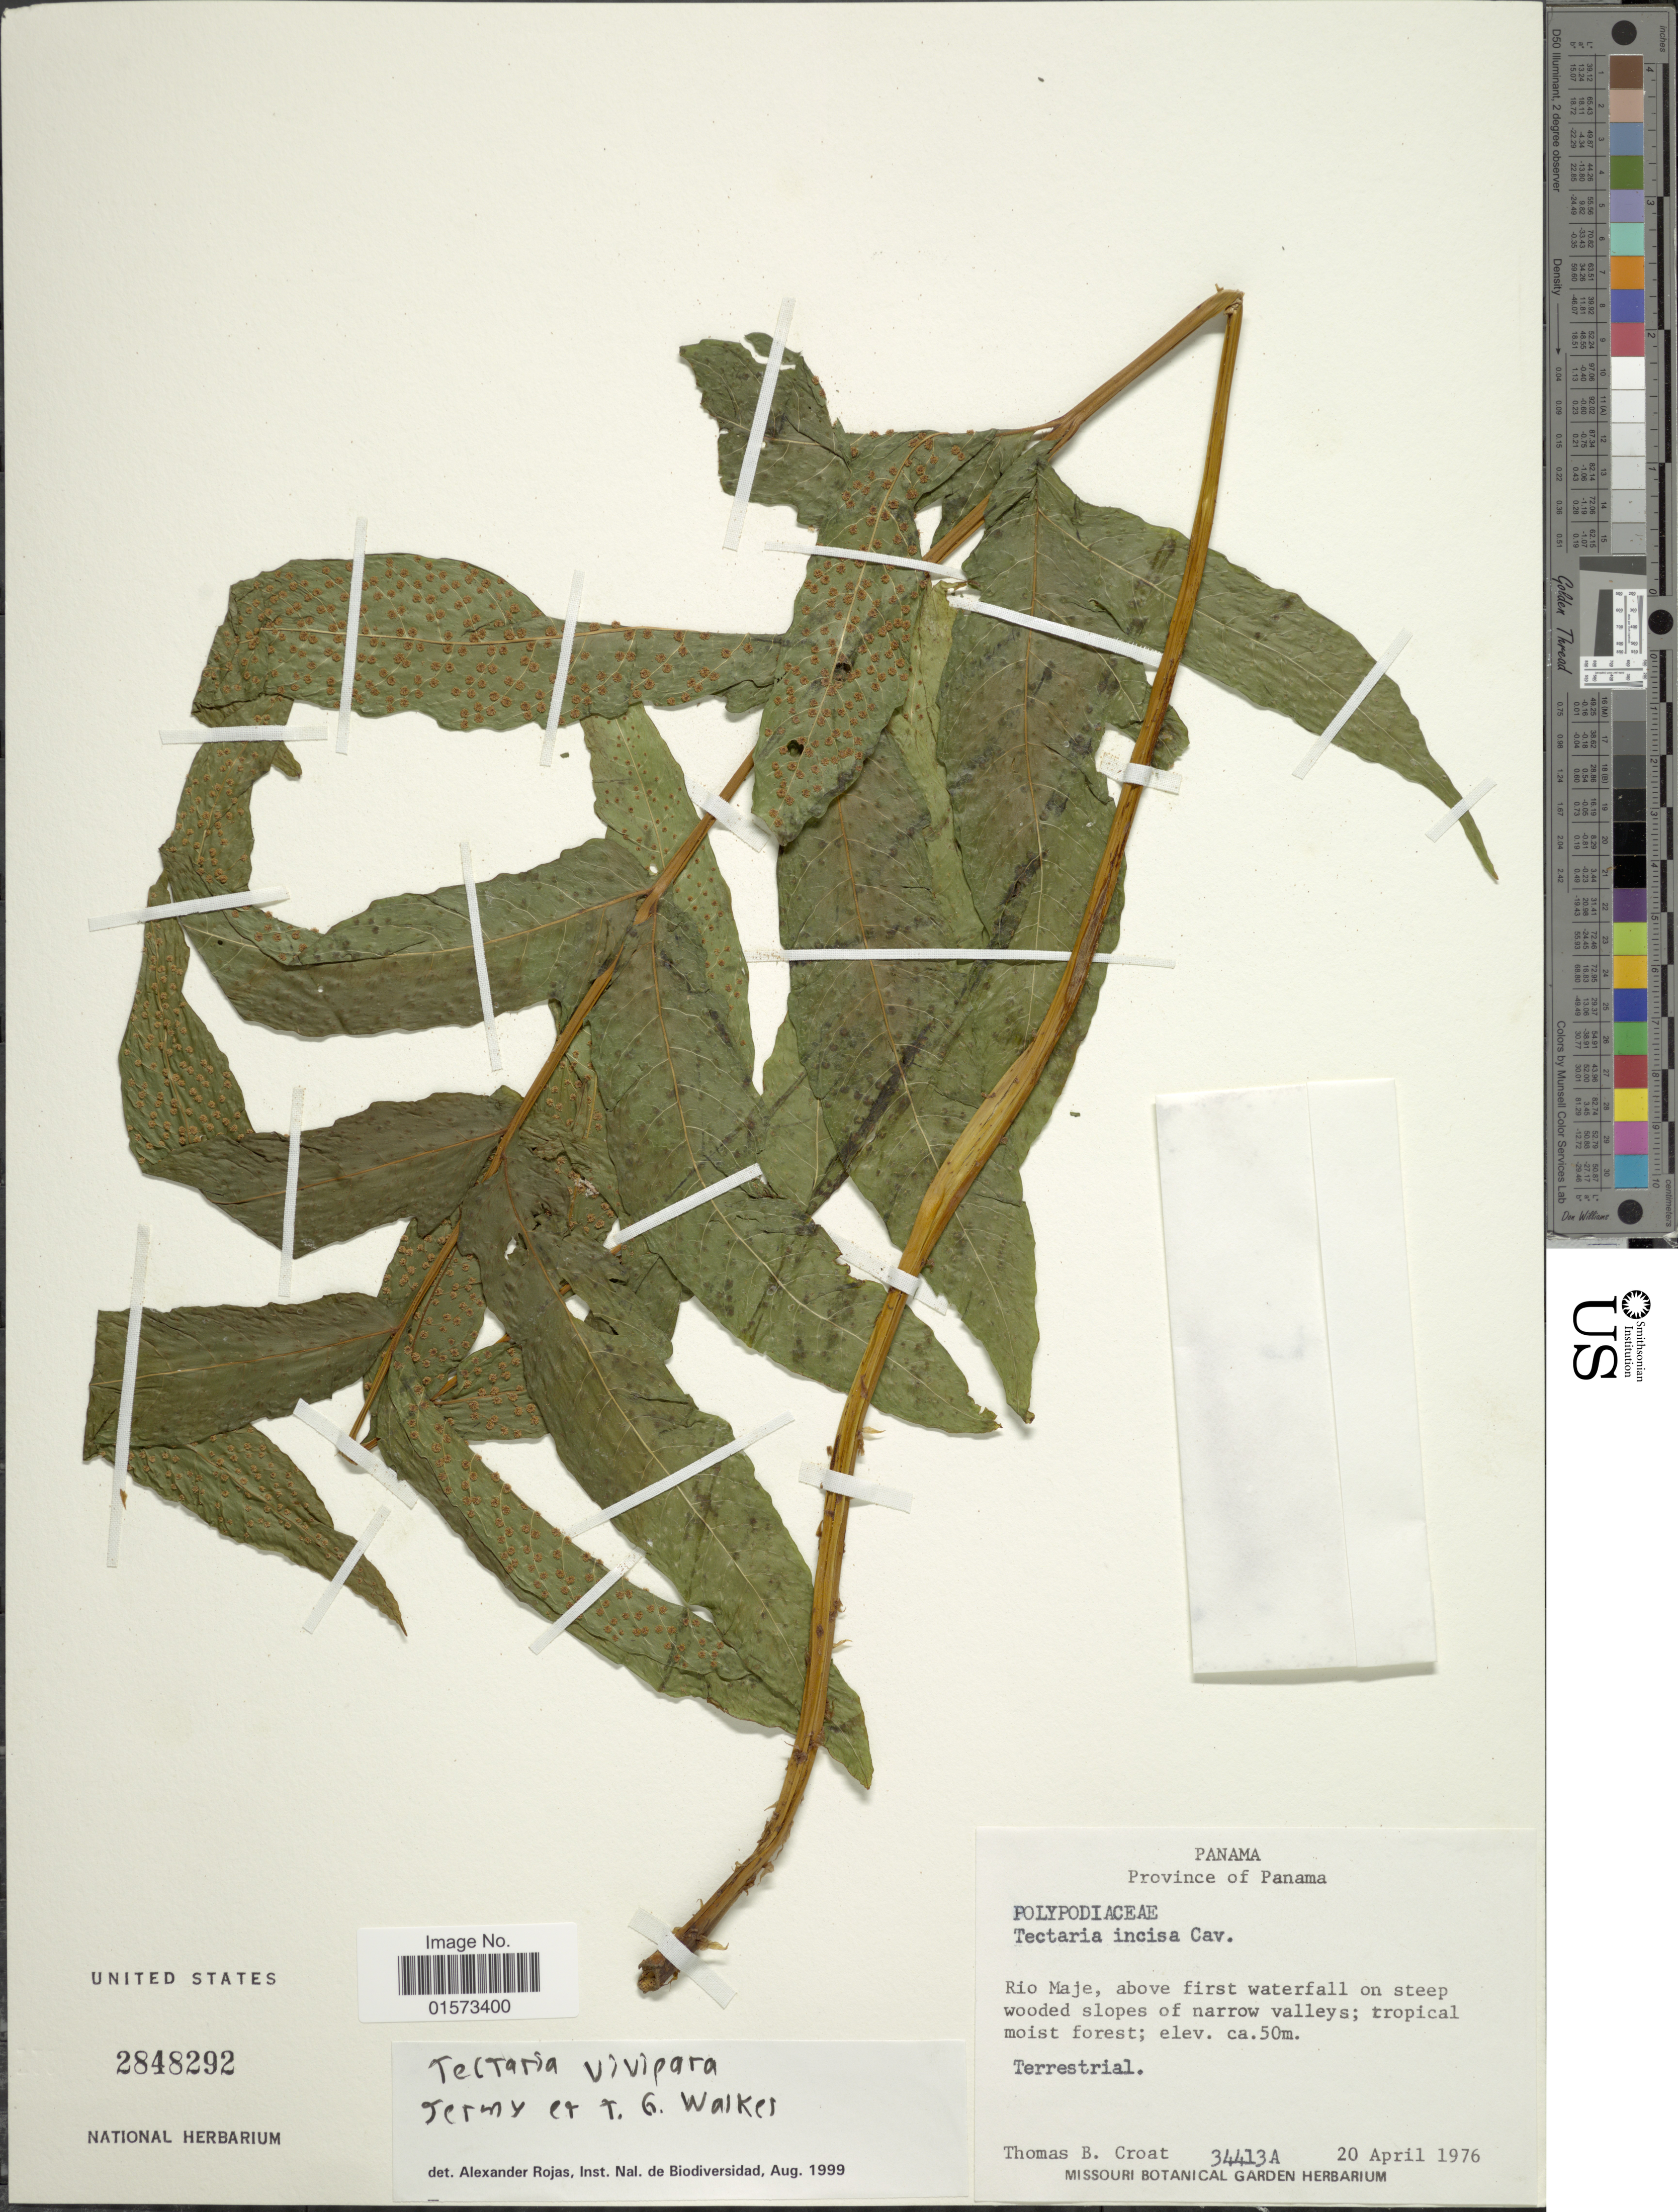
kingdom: Plantae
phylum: Tracheophyta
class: Polypodiopsida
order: Polypodiales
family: Tectariaceae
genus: Tectaria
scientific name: Tectaria incisa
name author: Cav.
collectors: T. B. Croat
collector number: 34413A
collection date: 1976-04-20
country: Panama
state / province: Panamá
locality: Rio Naje, above first waterfall on steep wooded slopes of narrow valleys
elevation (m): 50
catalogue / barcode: US 2848292